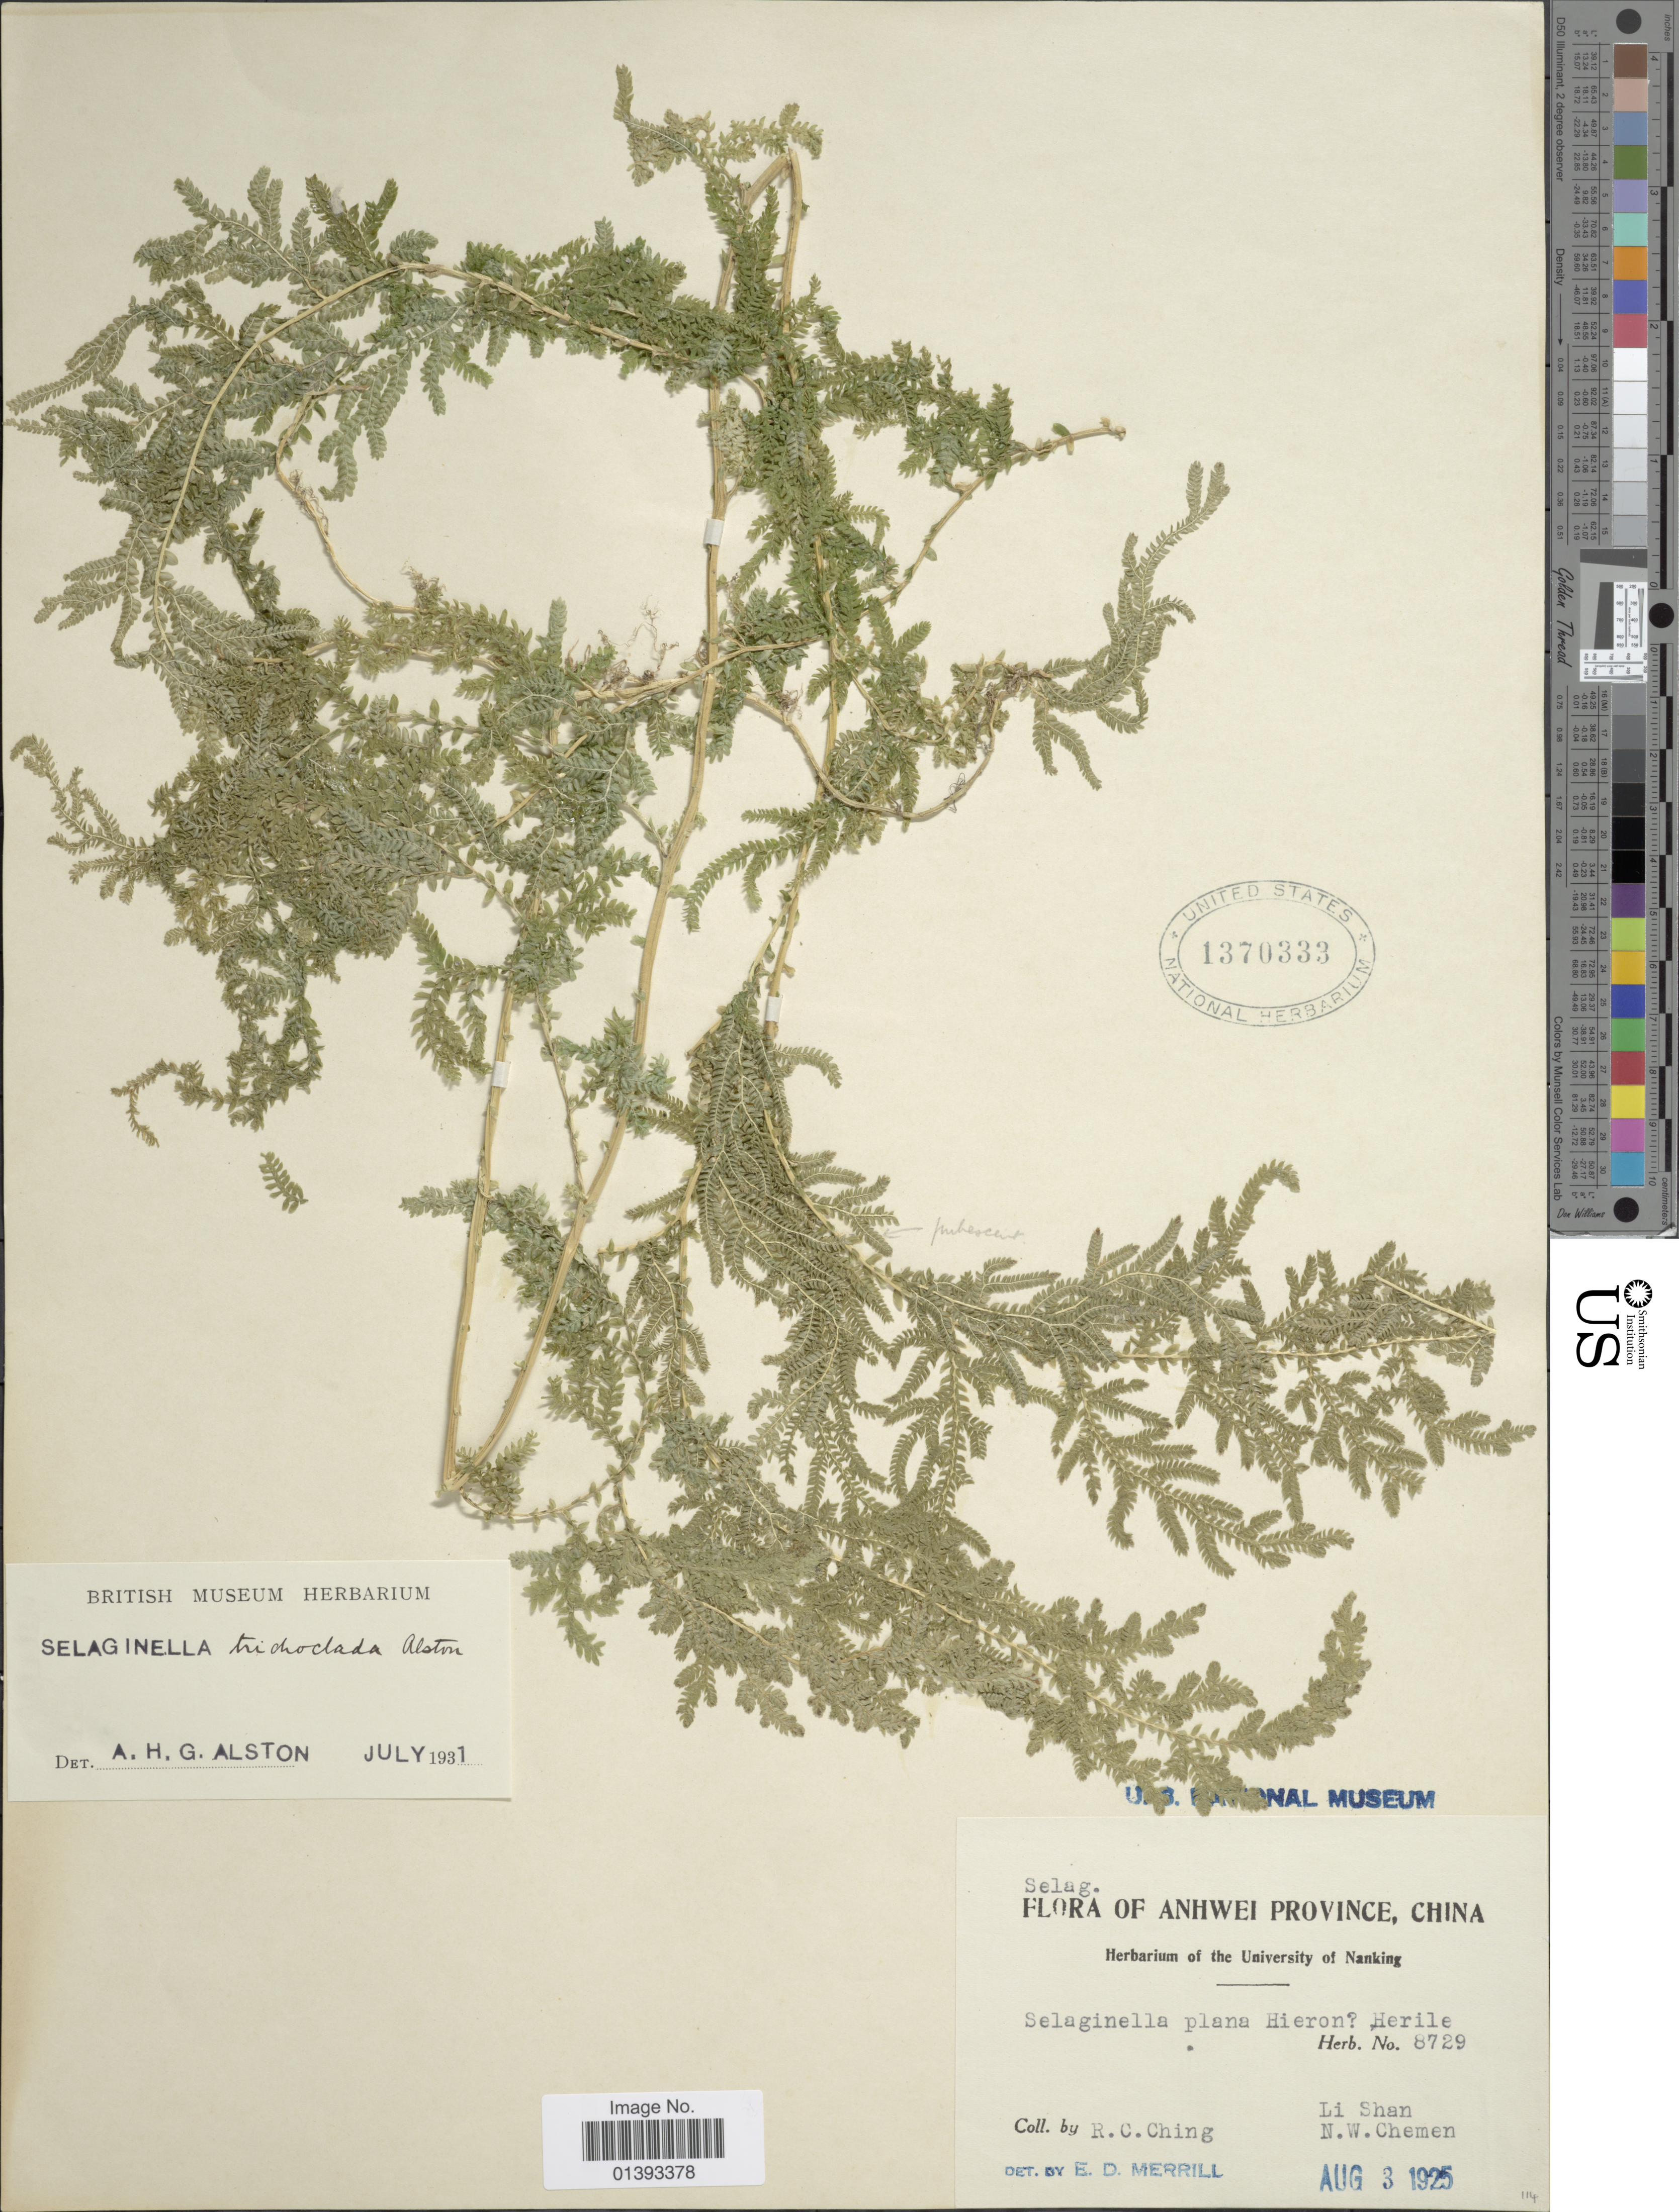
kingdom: Plantae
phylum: Tracheophyta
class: Lycopodiopsida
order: Selaginellales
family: Selaginellaceae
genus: Selaginella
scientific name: Selaginella trichoclada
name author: Alston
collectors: R. C. Ching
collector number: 8729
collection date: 1925-08-03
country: China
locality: Anhwei Province, Li Shan, N.W. Chemen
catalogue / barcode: US 1370333